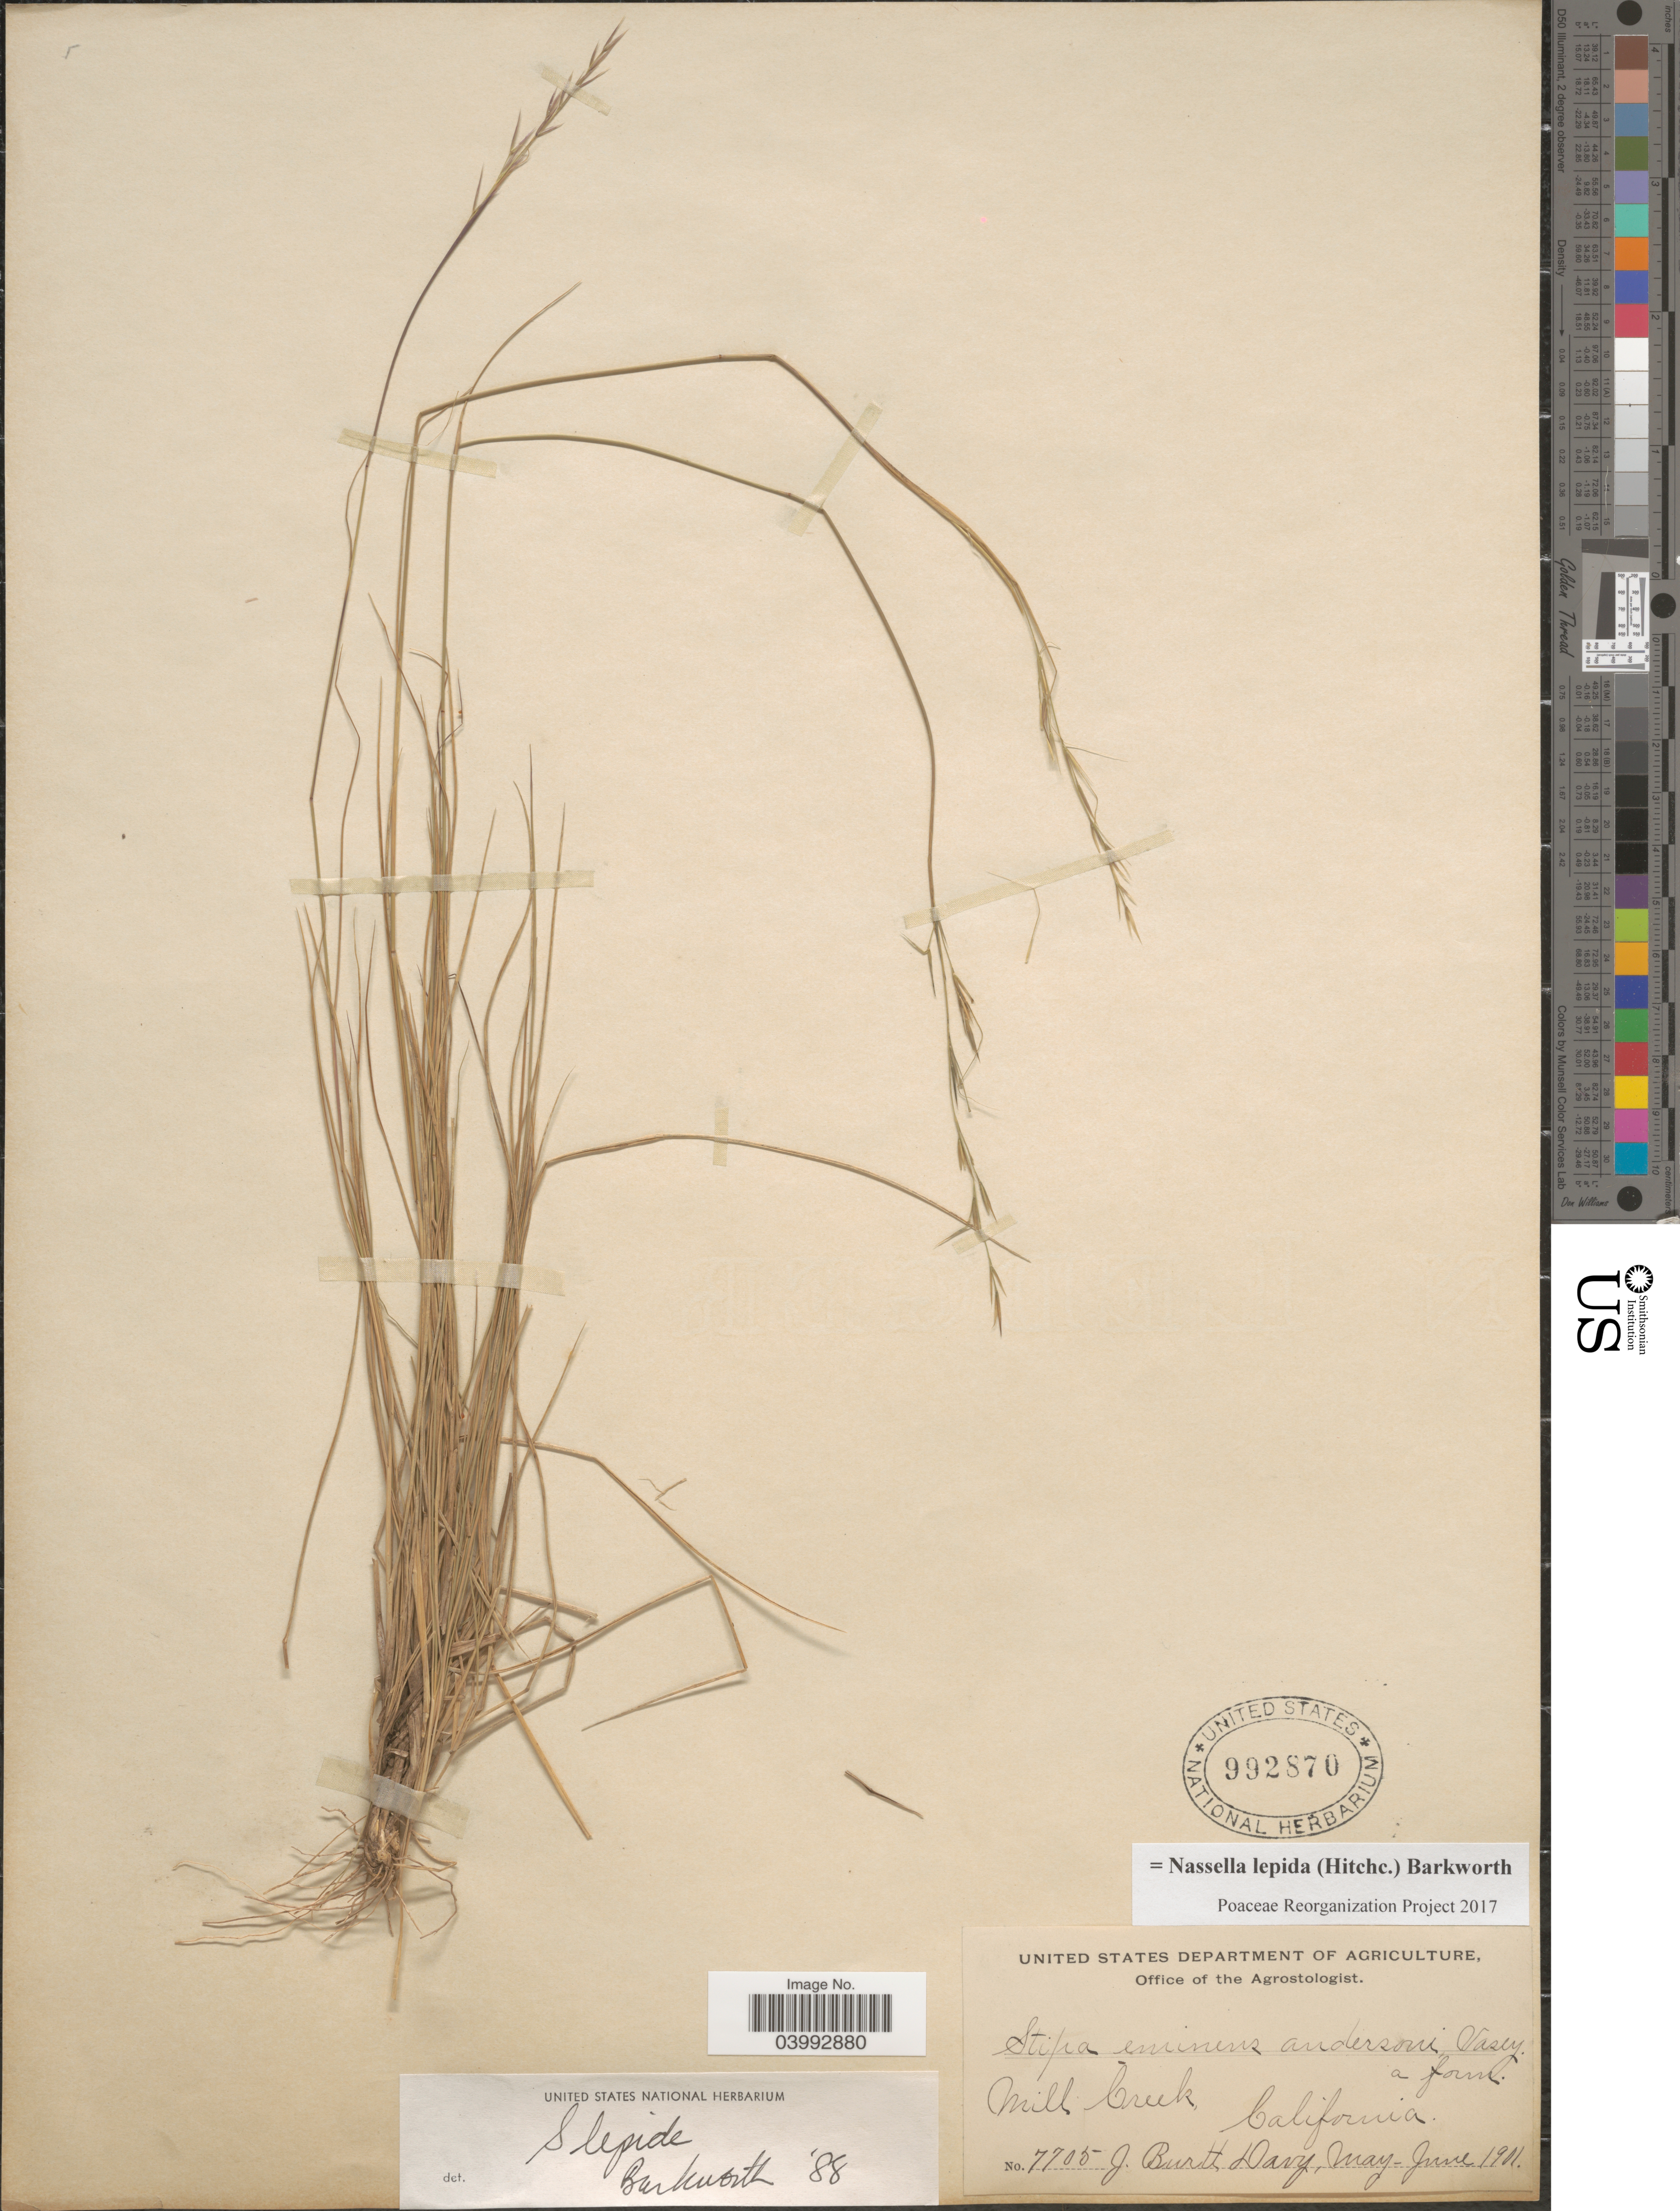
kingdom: Plantae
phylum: Tracheophyta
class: Liliopsida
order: Poales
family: Poaceae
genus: Nassella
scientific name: Nassella lepida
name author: (Hitchc.) Barkworth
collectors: J. Burtt Davy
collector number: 7705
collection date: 1901-05/1901-06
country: United States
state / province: California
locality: Mill Creek.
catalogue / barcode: US 992870